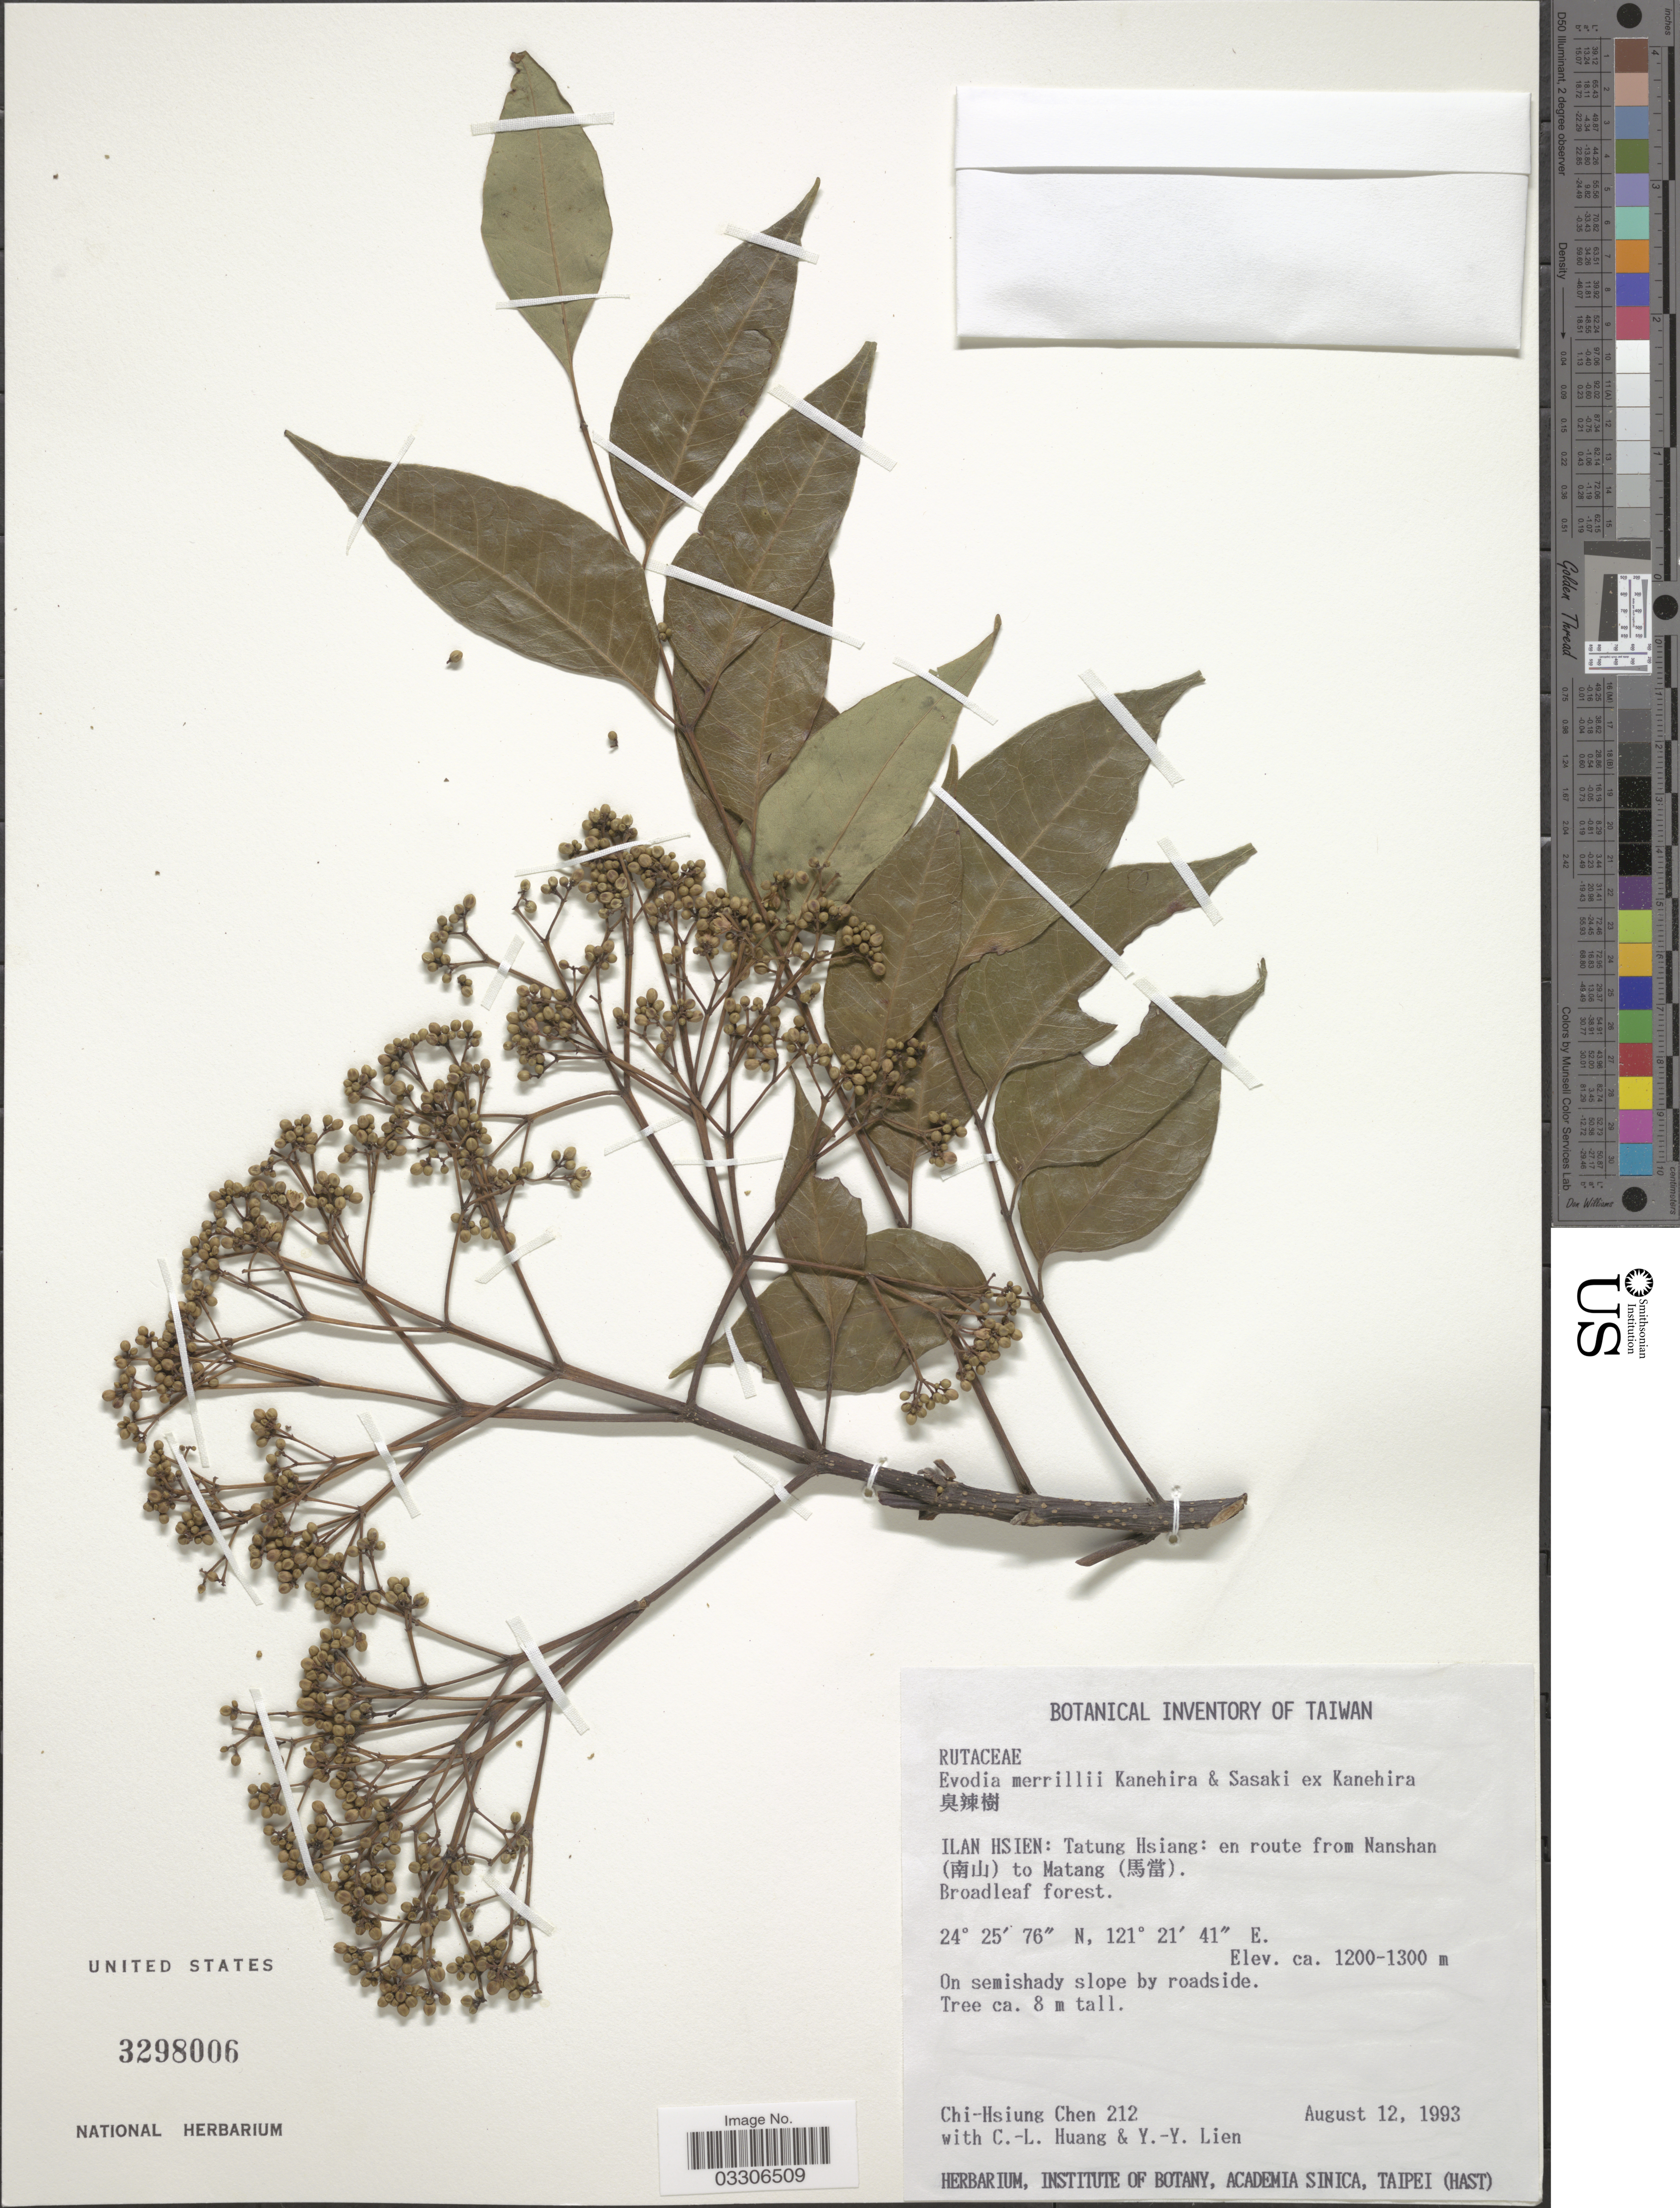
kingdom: Plantae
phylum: Tracheophyta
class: Magnoliopsida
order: Sapindales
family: Rutaceae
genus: Melicope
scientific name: Melicope semecarpifolia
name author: (Merr.) T.G. Hartley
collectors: C.-H. Chen, C.-L. Huang & Y. Y. Lien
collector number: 212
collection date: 1993-08-12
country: Taiwan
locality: Ilan Hsien: Tatung Hsiang: en route from Nanshan (X) to Matang (X).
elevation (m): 1200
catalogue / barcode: US 3298006